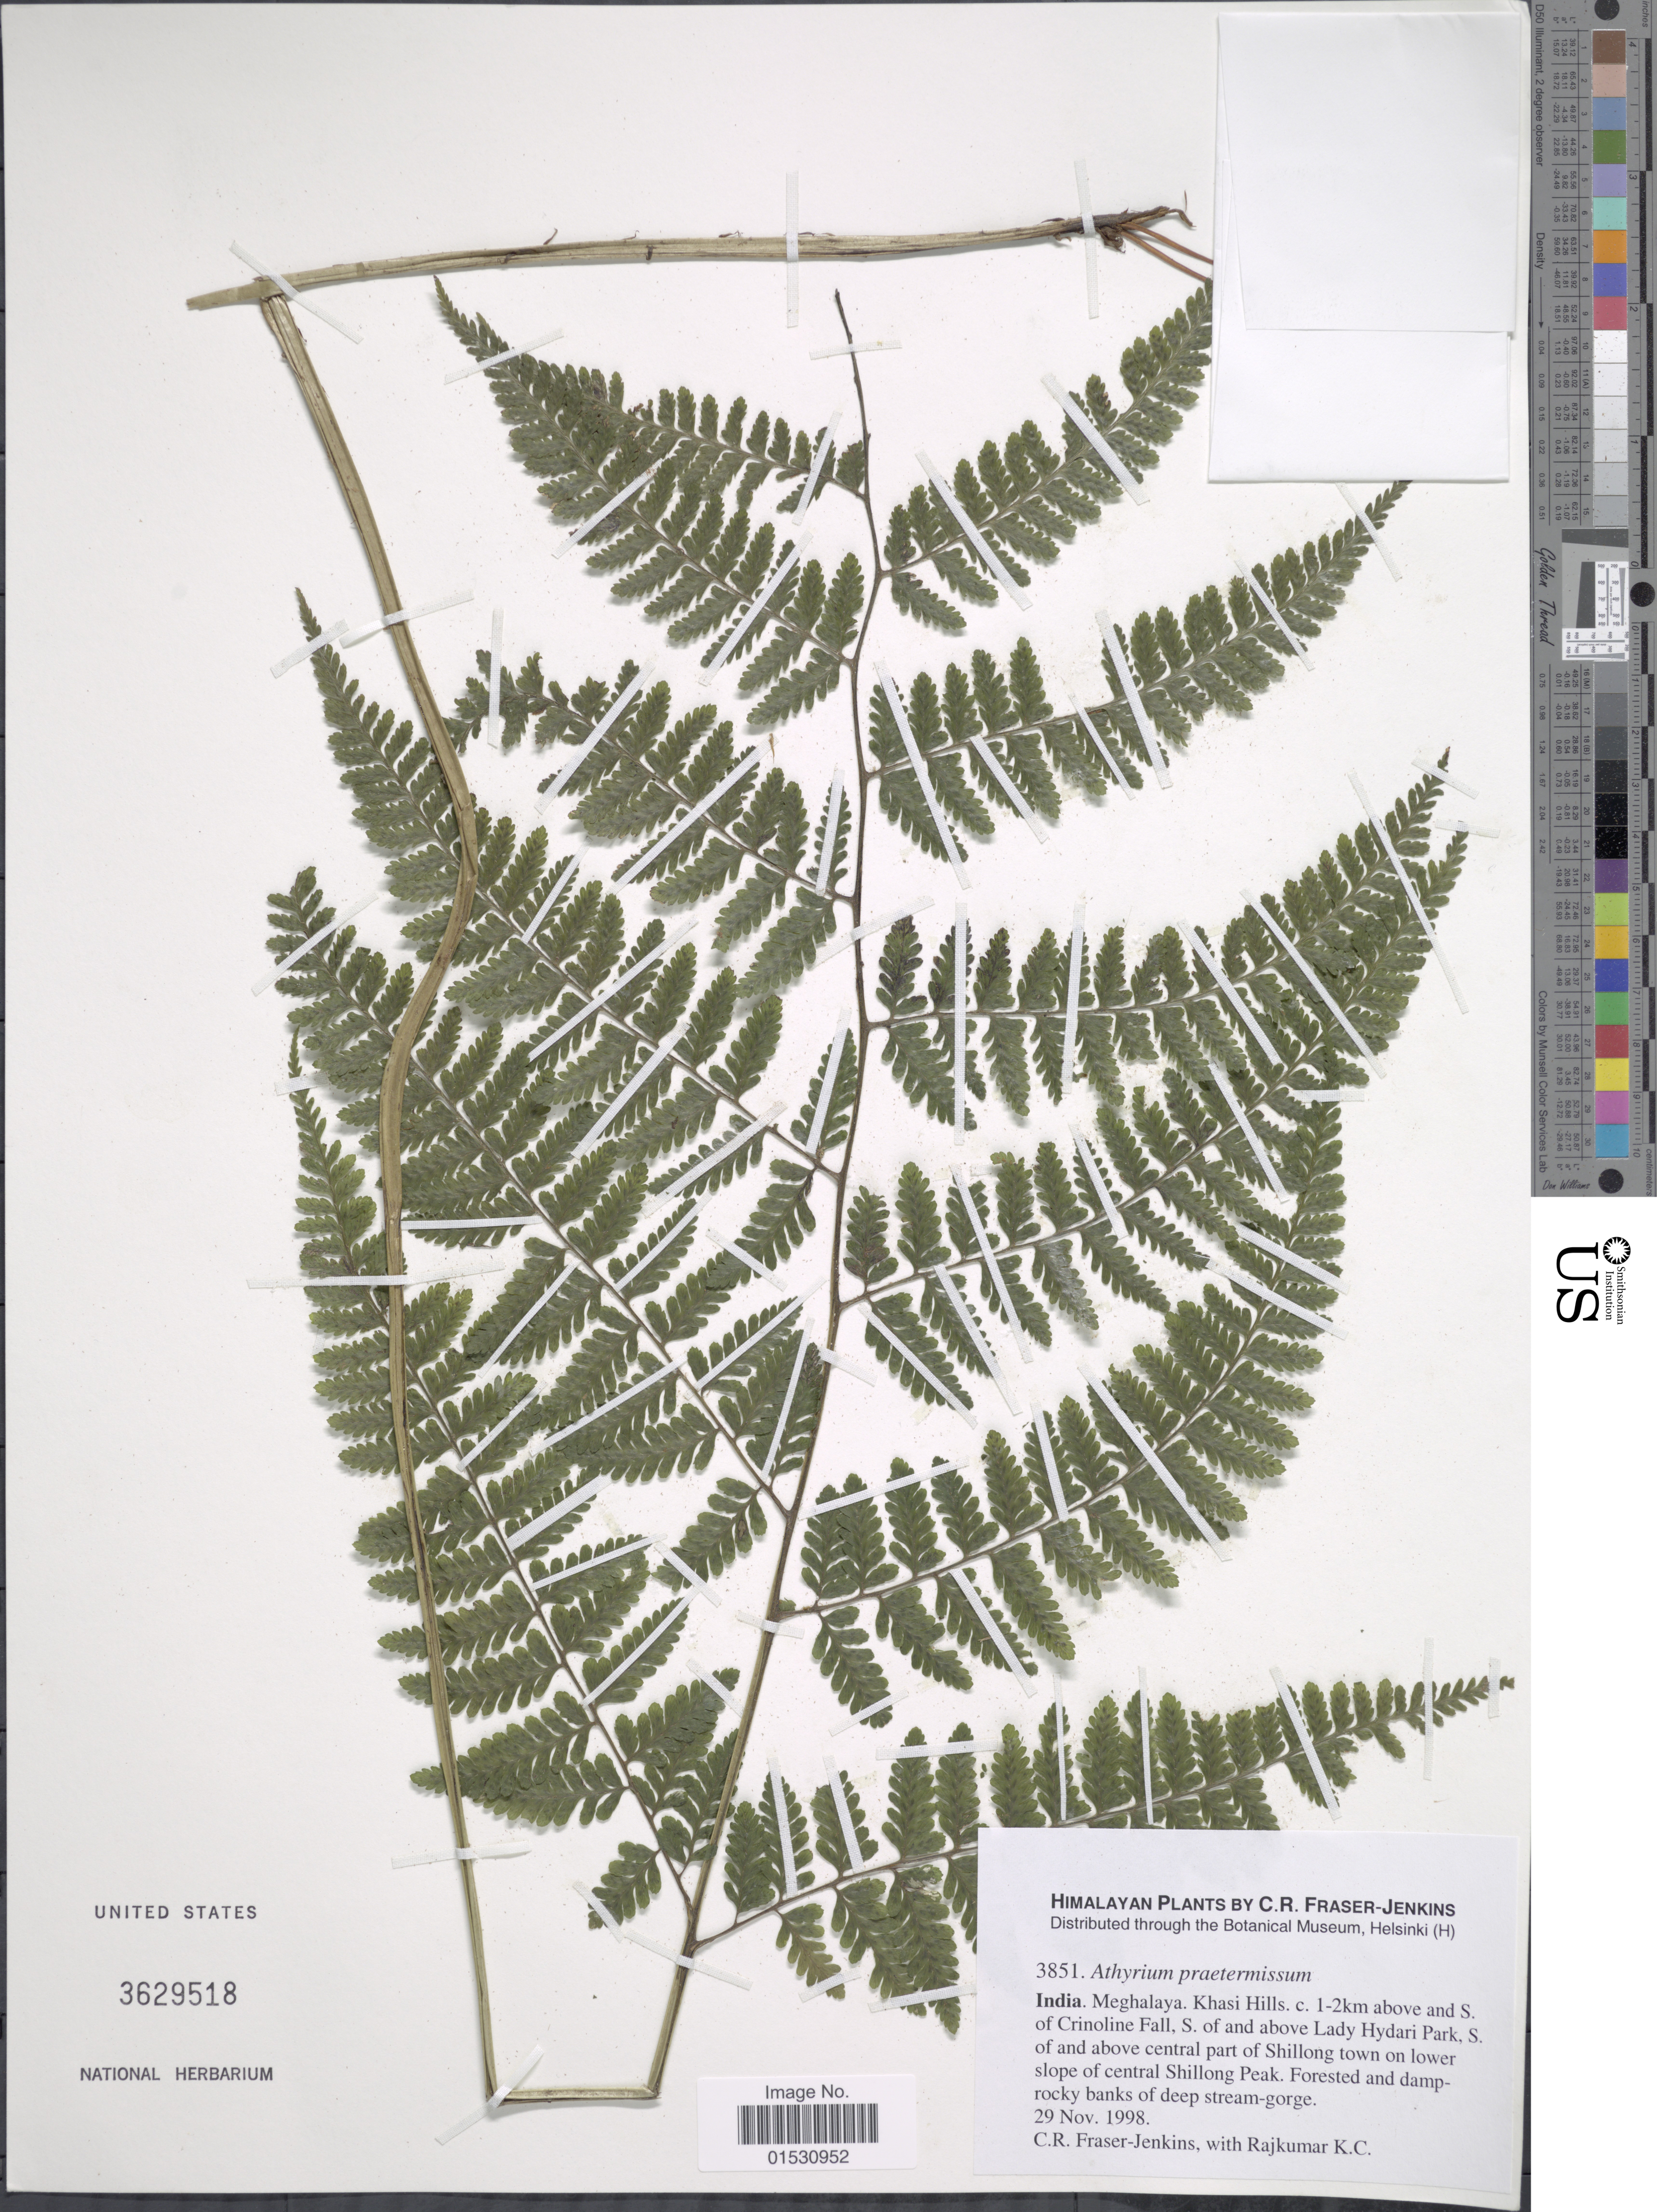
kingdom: Plantae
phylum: Tracheophyta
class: Polypodiopsida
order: Polypodiales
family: Athyriaceae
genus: Athyrium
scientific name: Athyrium praetermissum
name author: Sledge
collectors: C. R. Fraser-Jenkins & K. Rajkumar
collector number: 3851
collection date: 1998-11-29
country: India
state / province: Meghalaya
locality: Himalayan. Khasi Hills. c. 1-2 km above and S. of Crinoline Fall, S. of and above Lady Hydari park, S. of and above central part of Shillong town on lower slope of central Chillong Peak.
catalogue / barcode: US 3629518